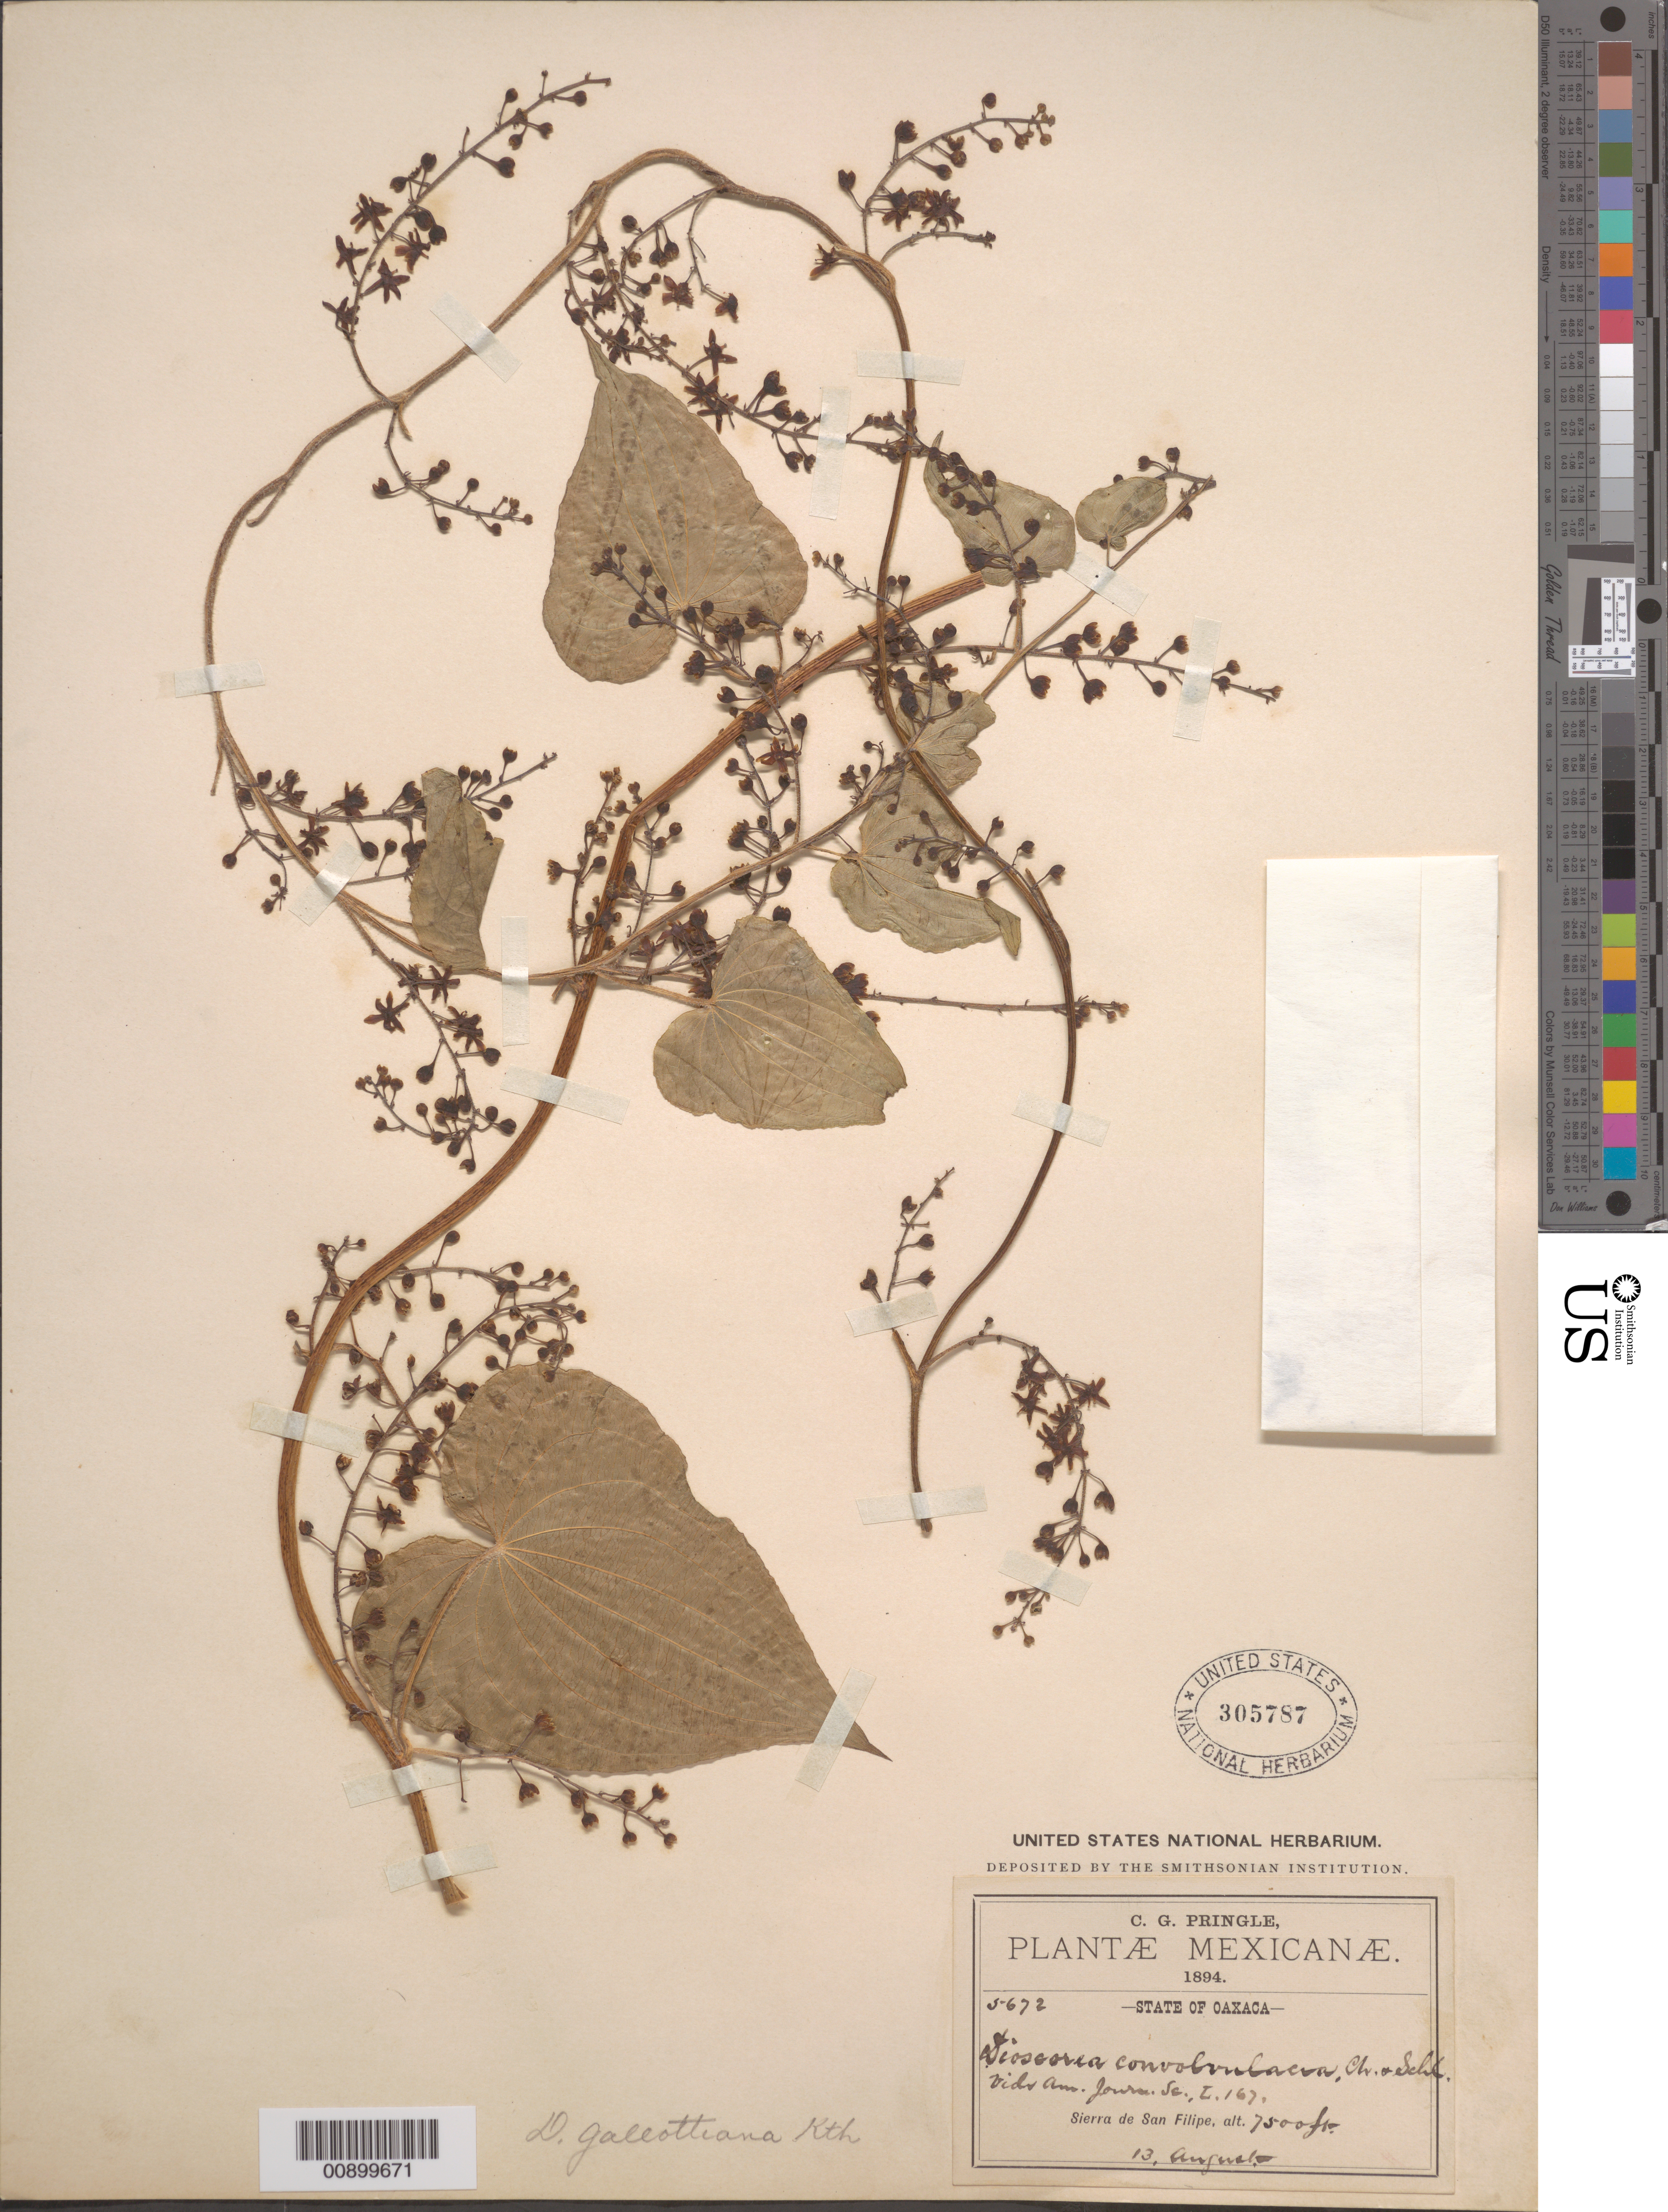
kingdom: Plantae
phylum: Tracheophyta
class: Liliopsida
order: Dioscoreales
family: Dioscoreaceae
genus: Dioscorea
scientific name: Dioscorea galeottiana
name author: Kunth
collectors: C. G. Pringle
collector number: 5672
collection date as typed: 13 Aug 1894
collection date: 1894-08-13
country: Mexico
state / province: Oaxaca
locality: Sierra de San Filipe, State of Oaxaca.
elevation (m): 2286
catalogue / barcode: US 305787